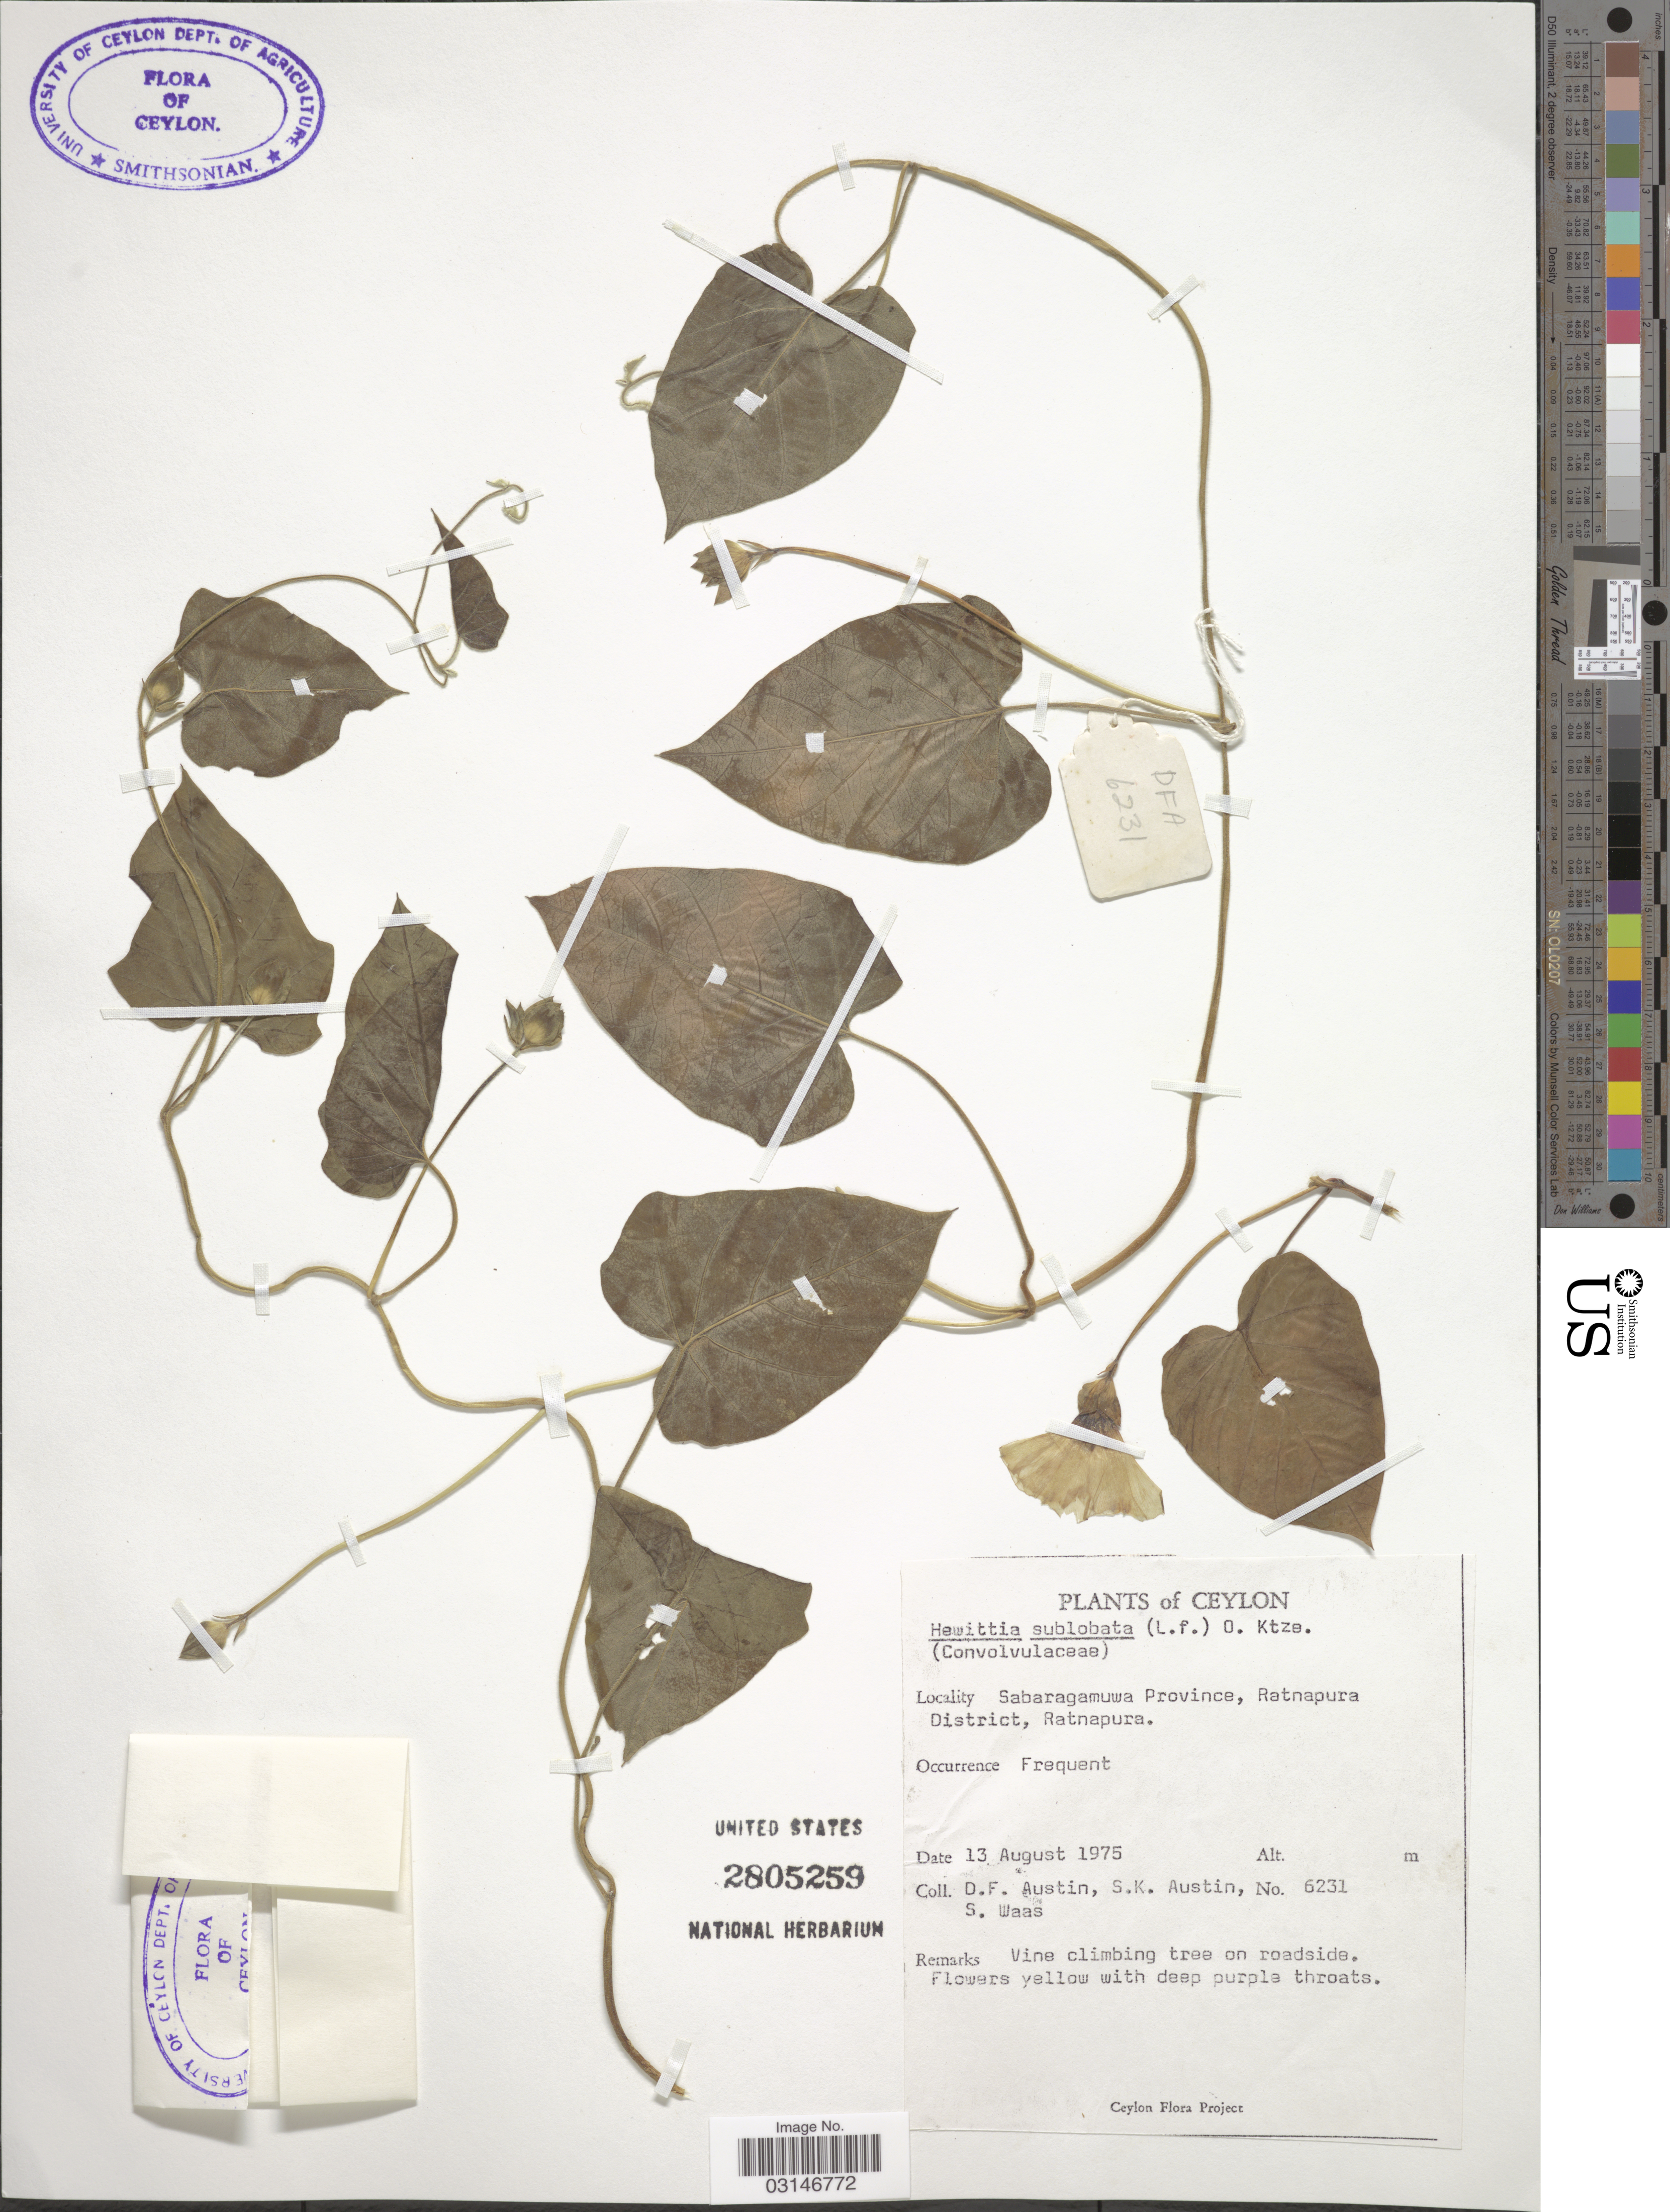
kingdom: Plantae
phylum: Tracheophyta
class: Magnoliopsida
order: Solanales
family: Convolvulaceae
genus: Hewittia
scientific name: Hewittia sublobata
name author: (L. f.) Kuntze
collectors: D. Austin, S. Austin & S. Waas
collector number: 6231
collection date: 1975-08-13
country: Sri Lanka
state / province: Sabaragamuwa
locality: Ceylon, Ratnapura District, Ratnapura.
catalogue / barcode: US 2805259